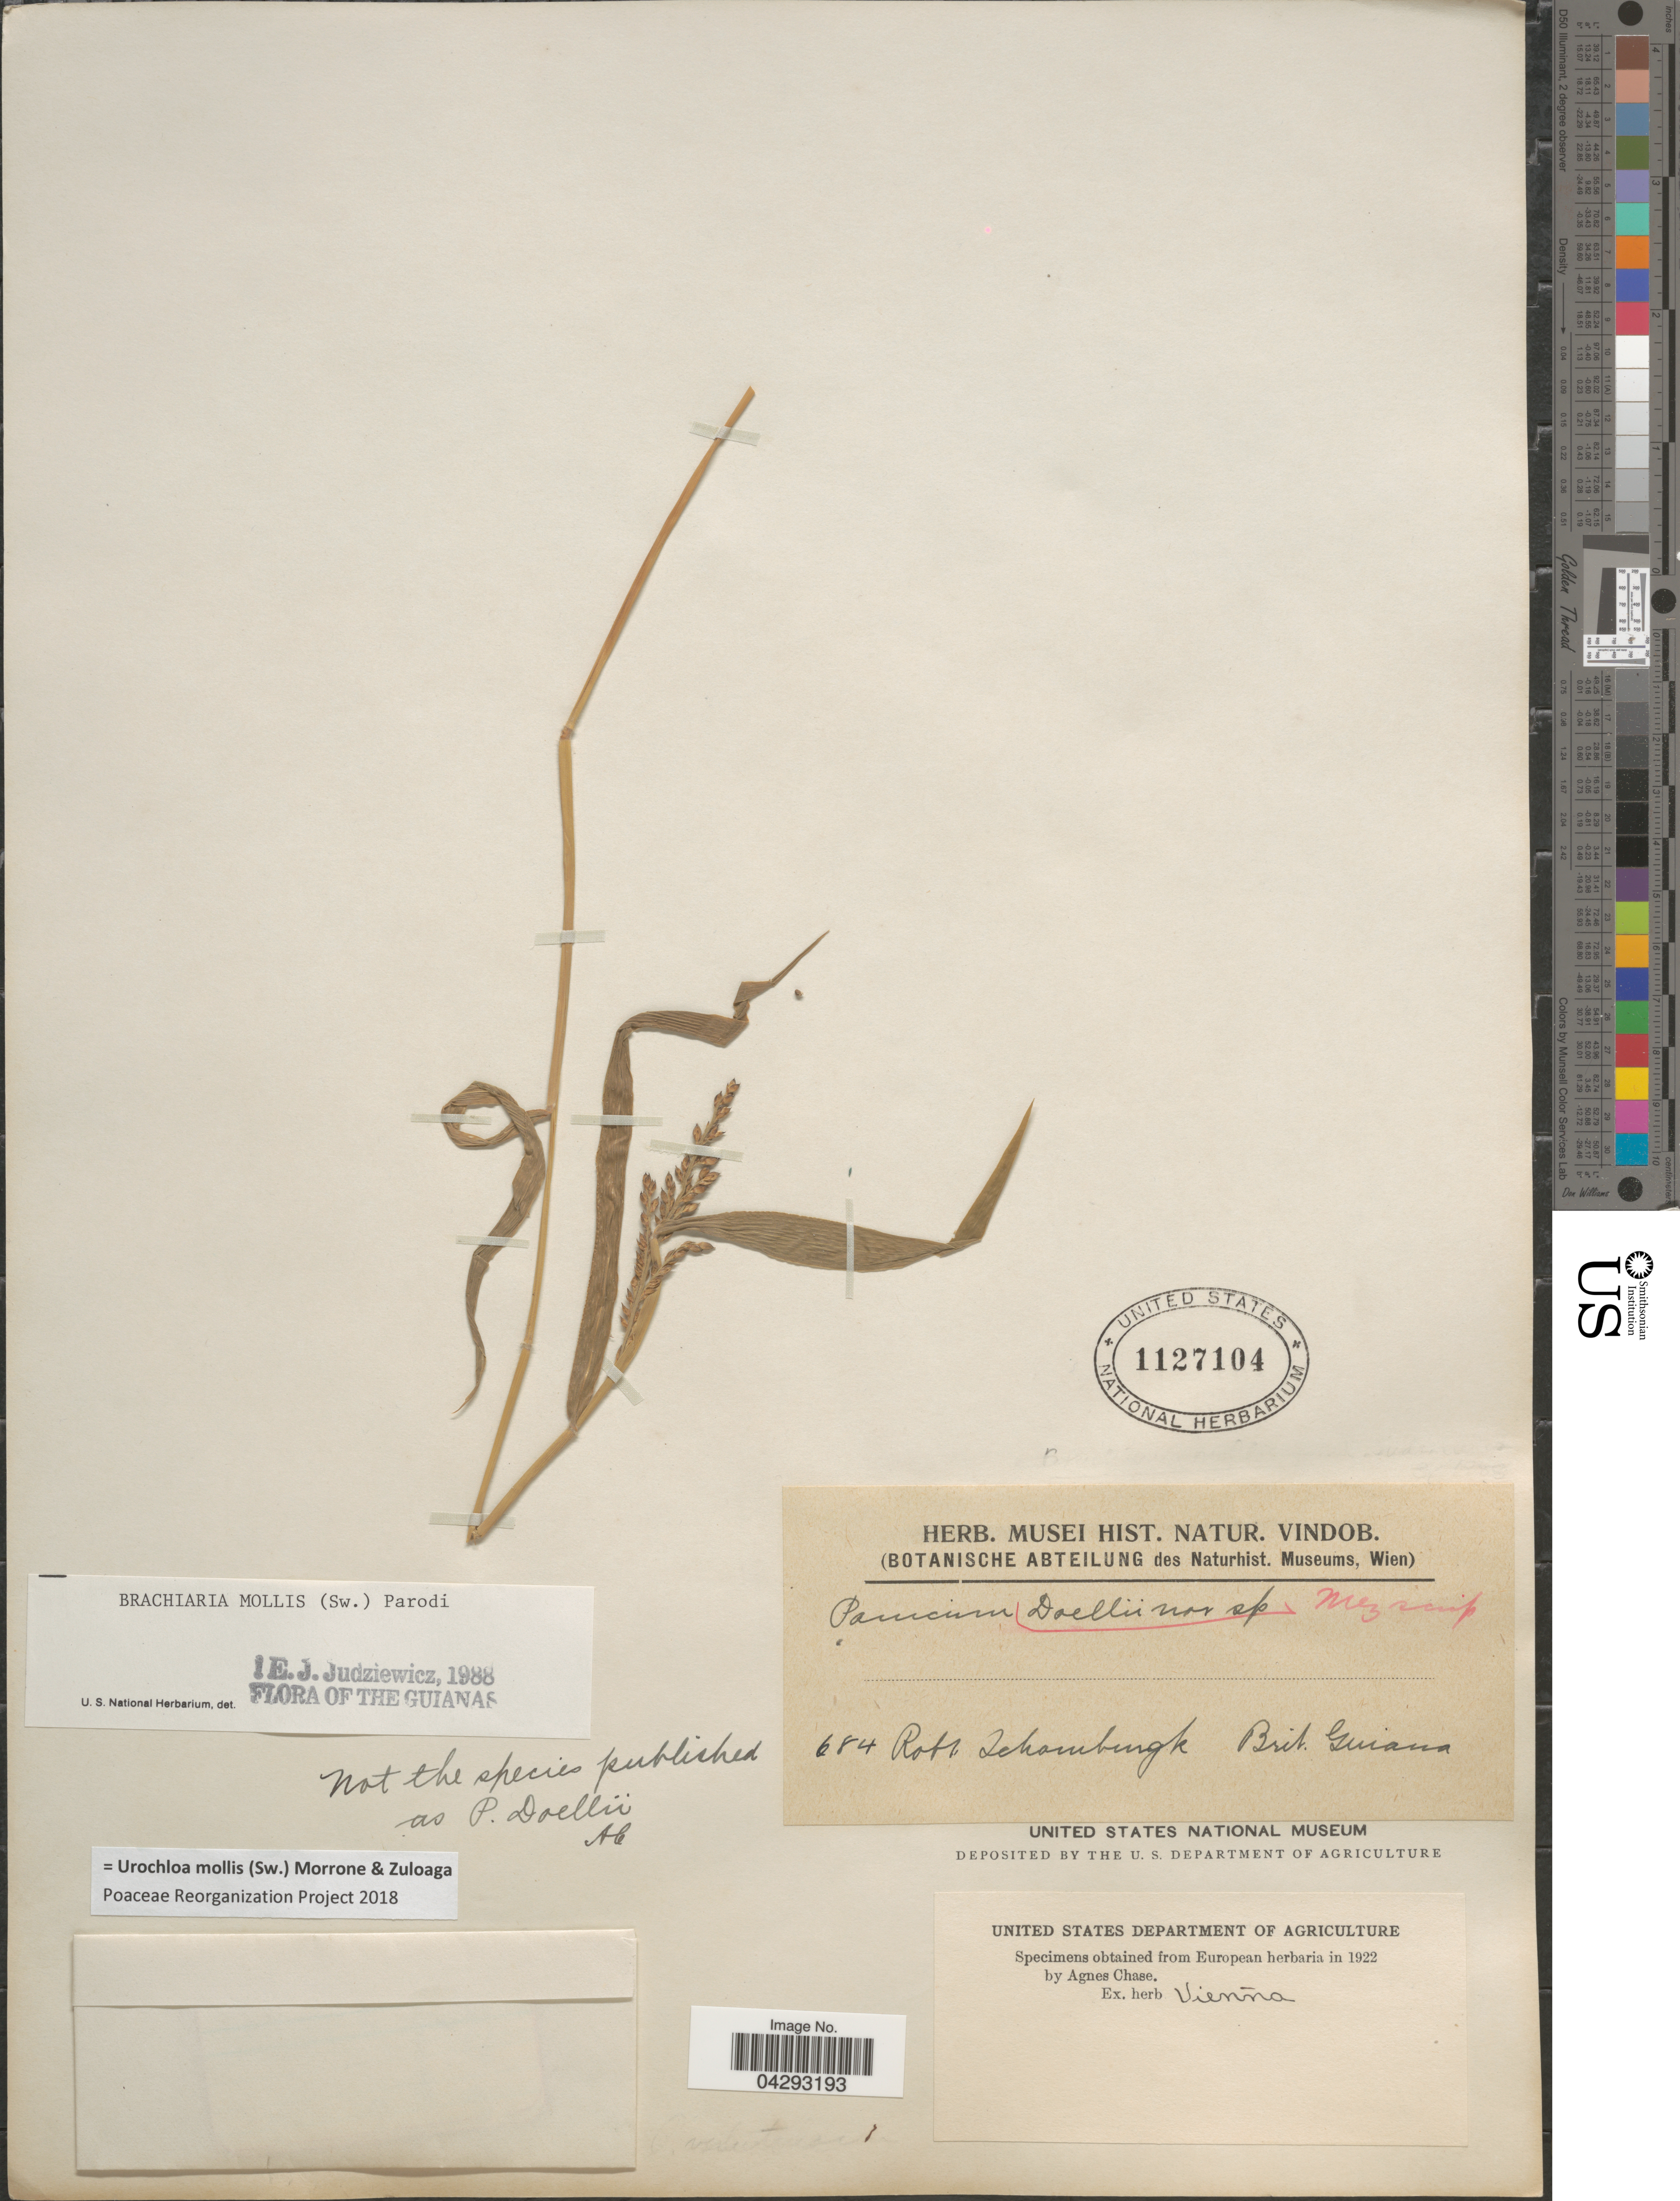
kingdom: Plantae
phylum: Tracheophyta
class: Liliopsida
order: Poales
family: Poaceae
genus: Urochloa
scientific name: Urochloa mollis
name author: (Sw.) Morrone & Zuloaga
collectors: R. H. Schomburgk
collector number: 684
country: Guyana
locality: Brit. Guiana.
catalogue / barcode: US 1127104